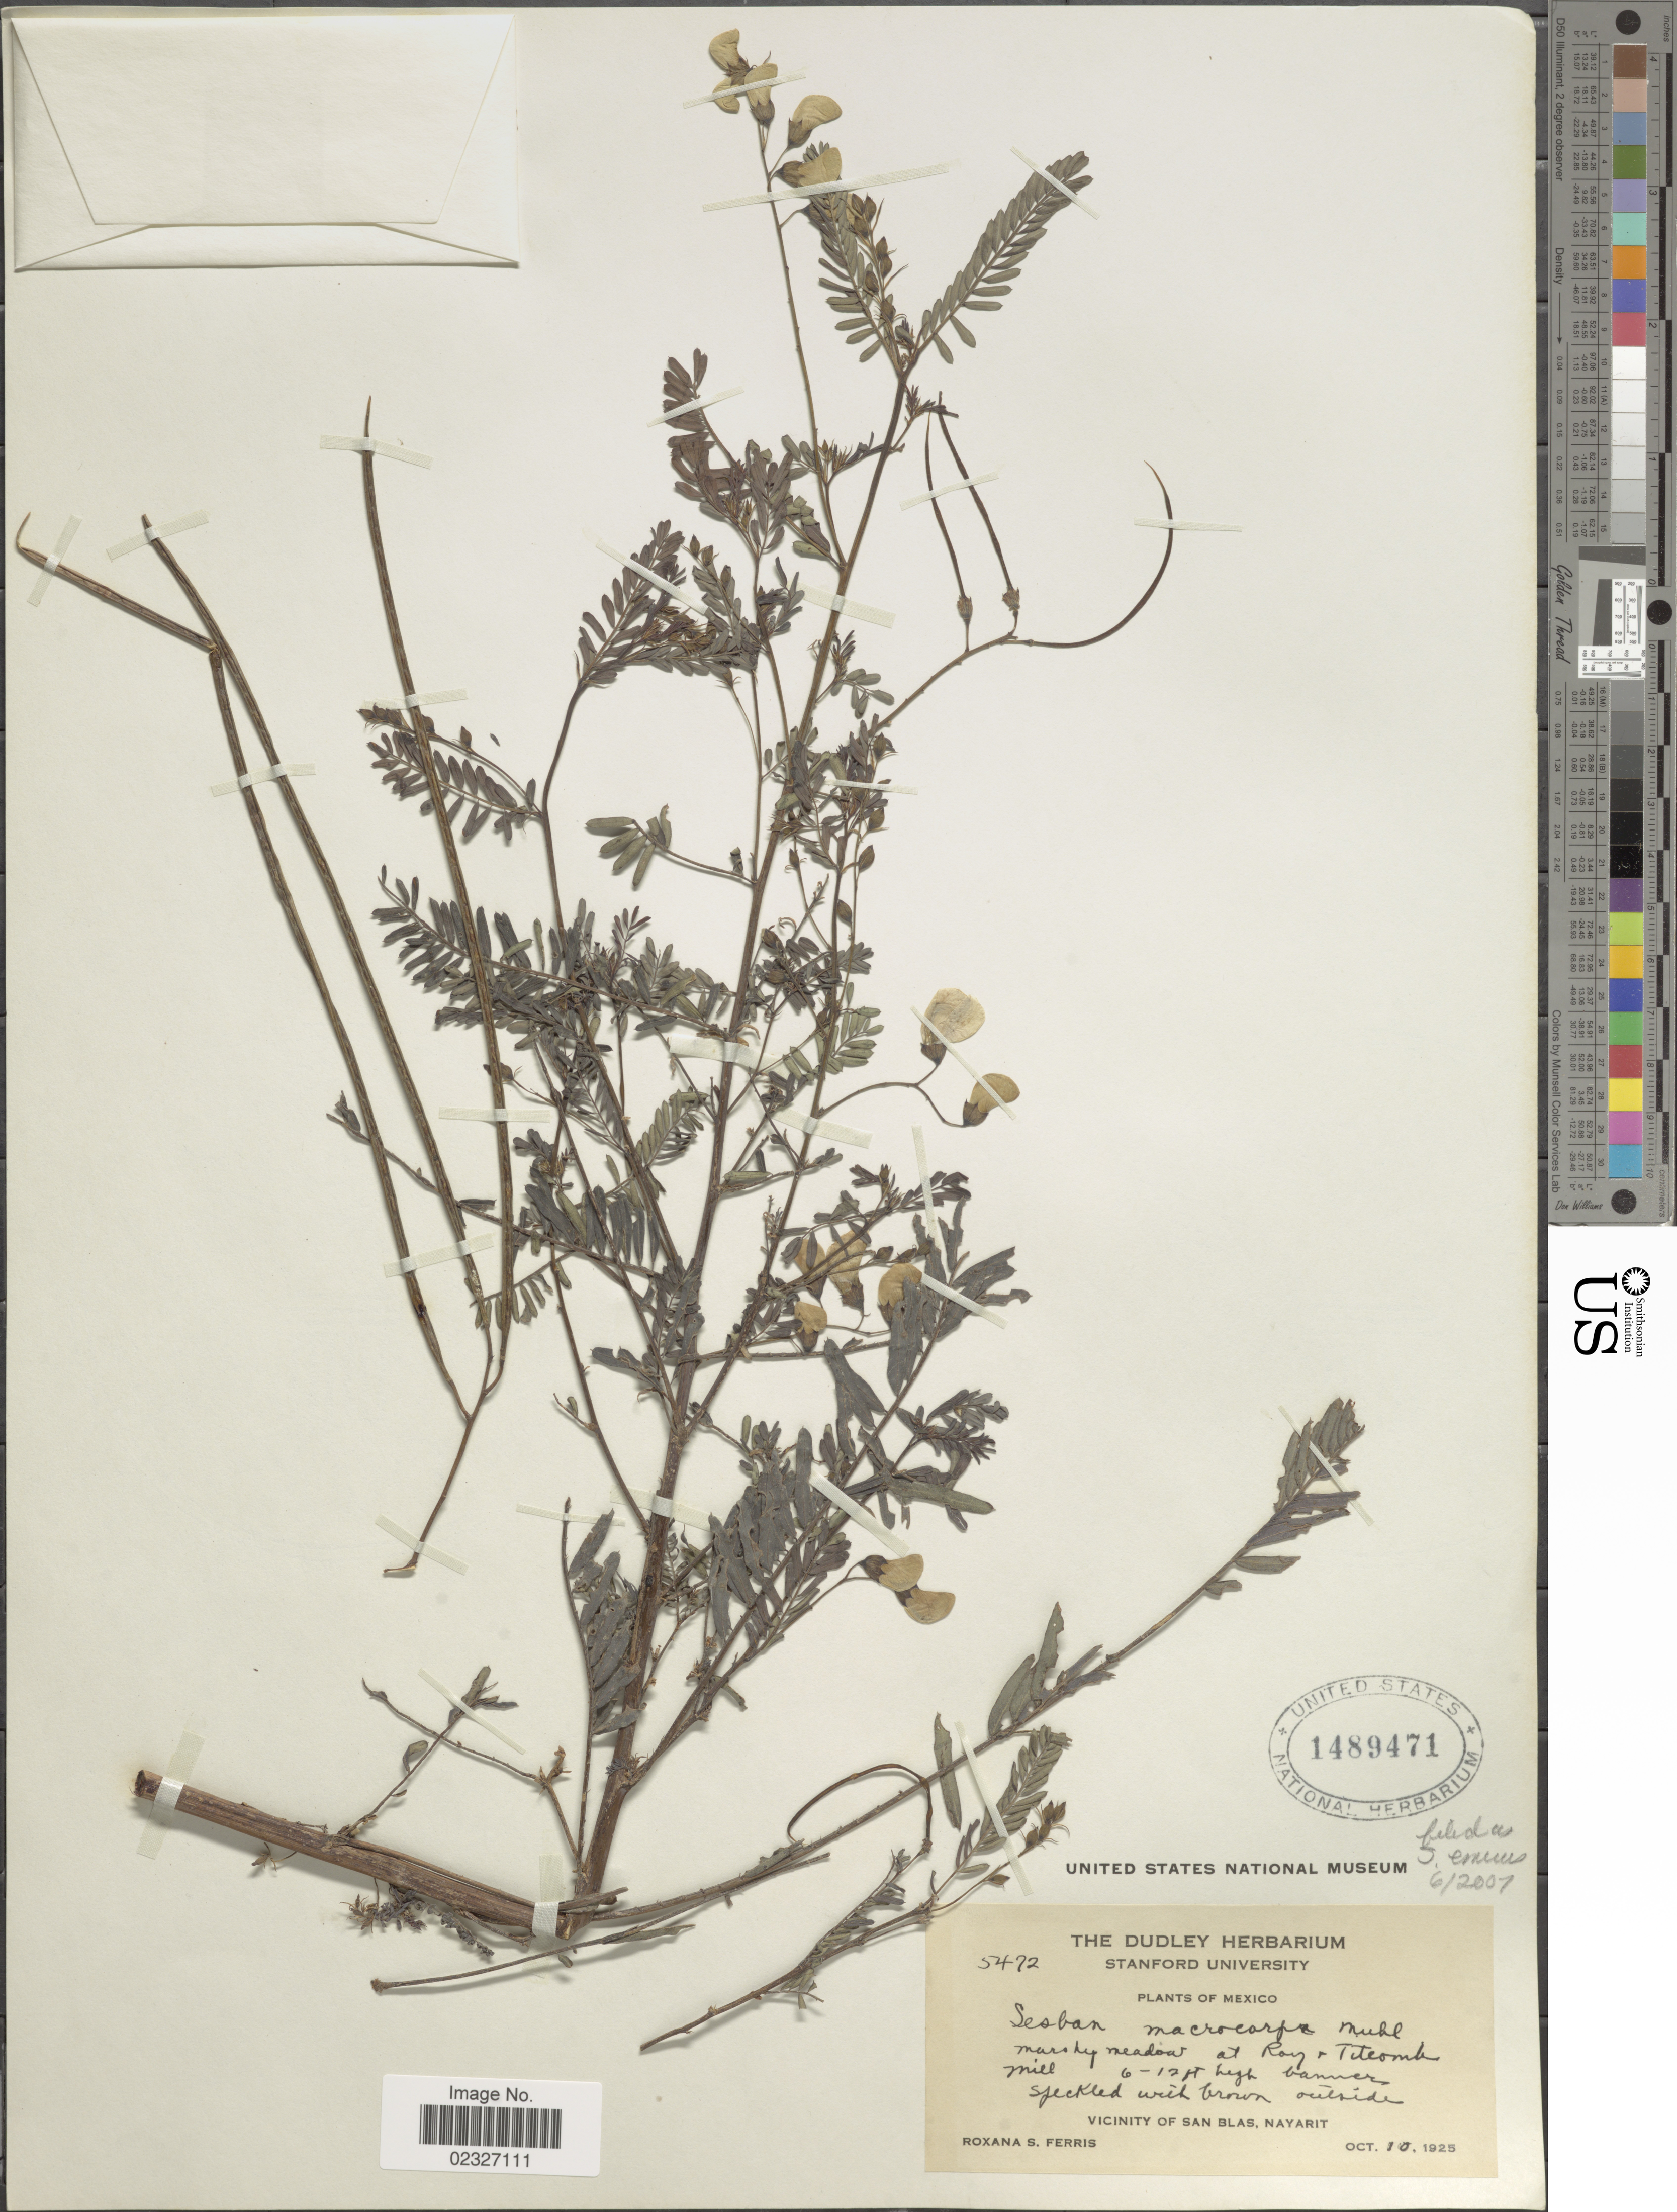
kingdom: Plantae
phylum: Tracheophyta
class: Magnoliopsida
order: Fabales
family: Fabaceae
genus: Sesbania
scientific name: Sesbania emerus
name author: (Aubl.) Urb.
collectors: R. S. Ferris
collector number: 5472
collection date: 1925-10-10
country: Mexico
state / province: Nayarit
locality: Marshy meadow at Roy + Titcombe Mill, Vicinity of San Blas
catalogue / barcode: US 1489471